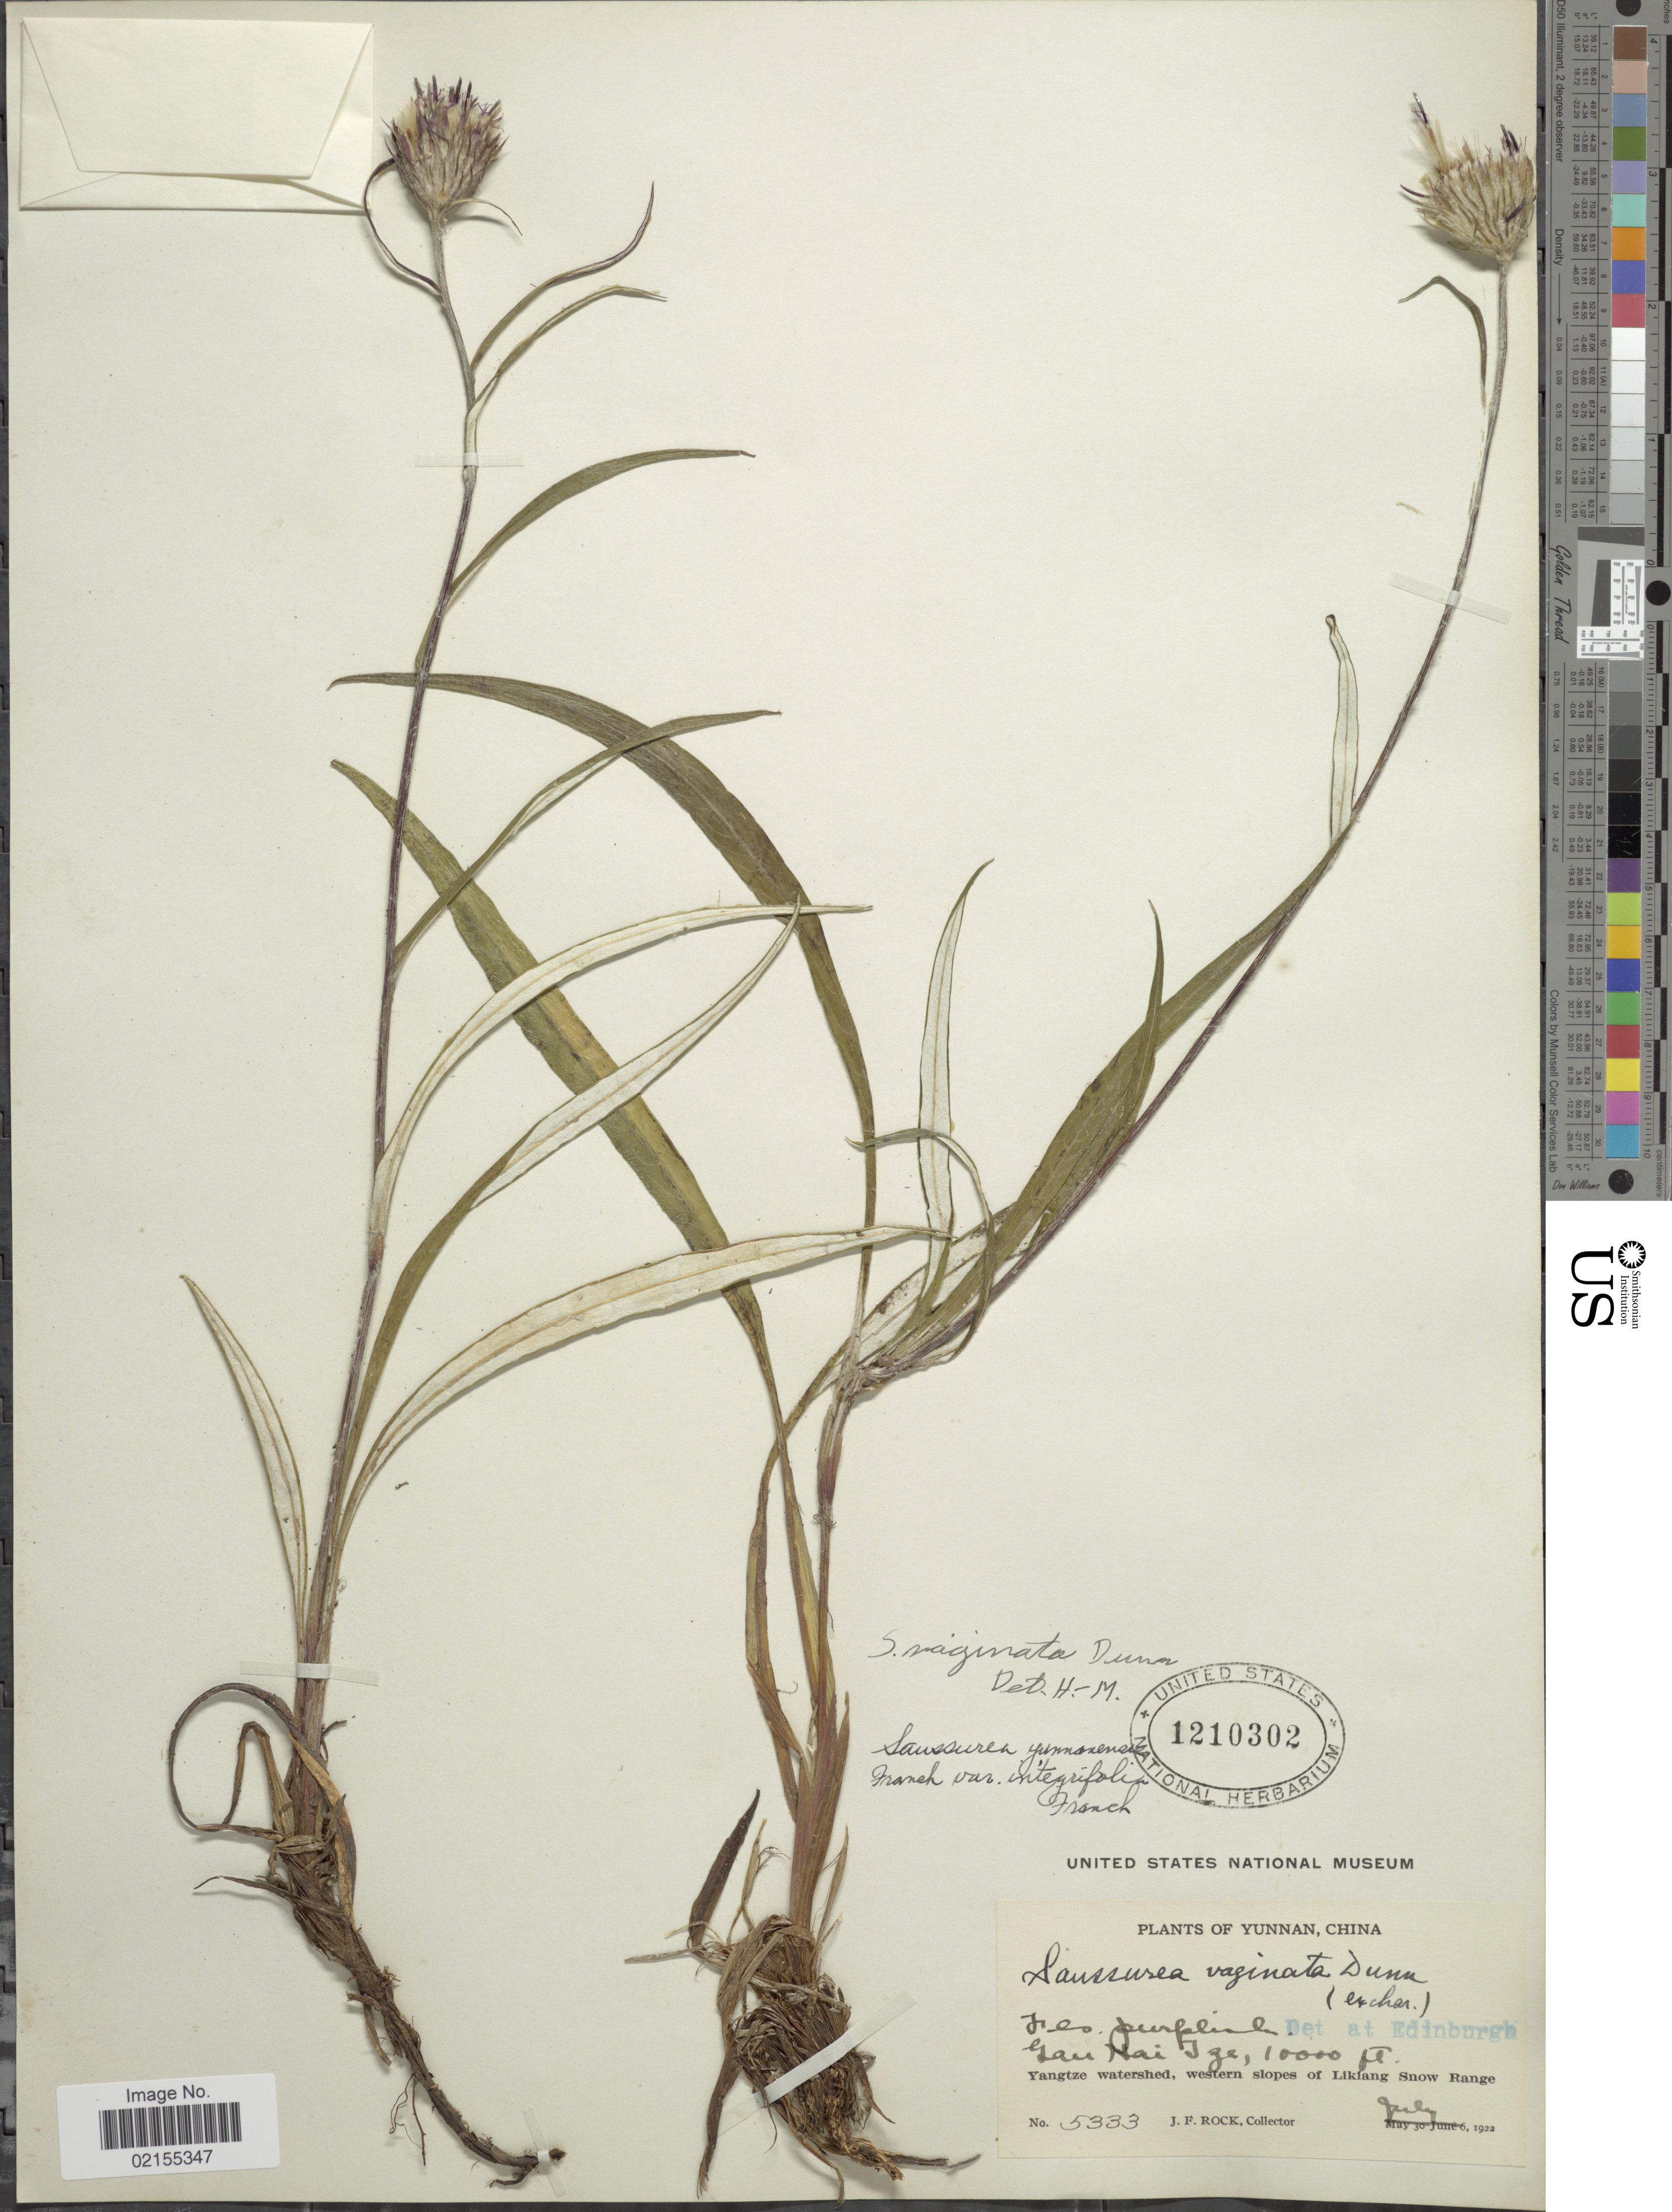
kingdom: Plantae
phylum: Tracheophyta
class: Magnoliopsida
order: Asterales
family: Asteraceae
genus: Saussurea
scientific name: Saussurea yunnanensis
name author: Franch.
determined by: Chen, Yousheng S.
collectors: J. Rock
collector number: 5333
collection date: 1922-07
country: China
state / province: Yunnan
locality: Tan Hai Tze, Yangtze watershed, western slopes of Likiang Snow Range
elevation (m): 3048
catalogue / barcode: US 1210302